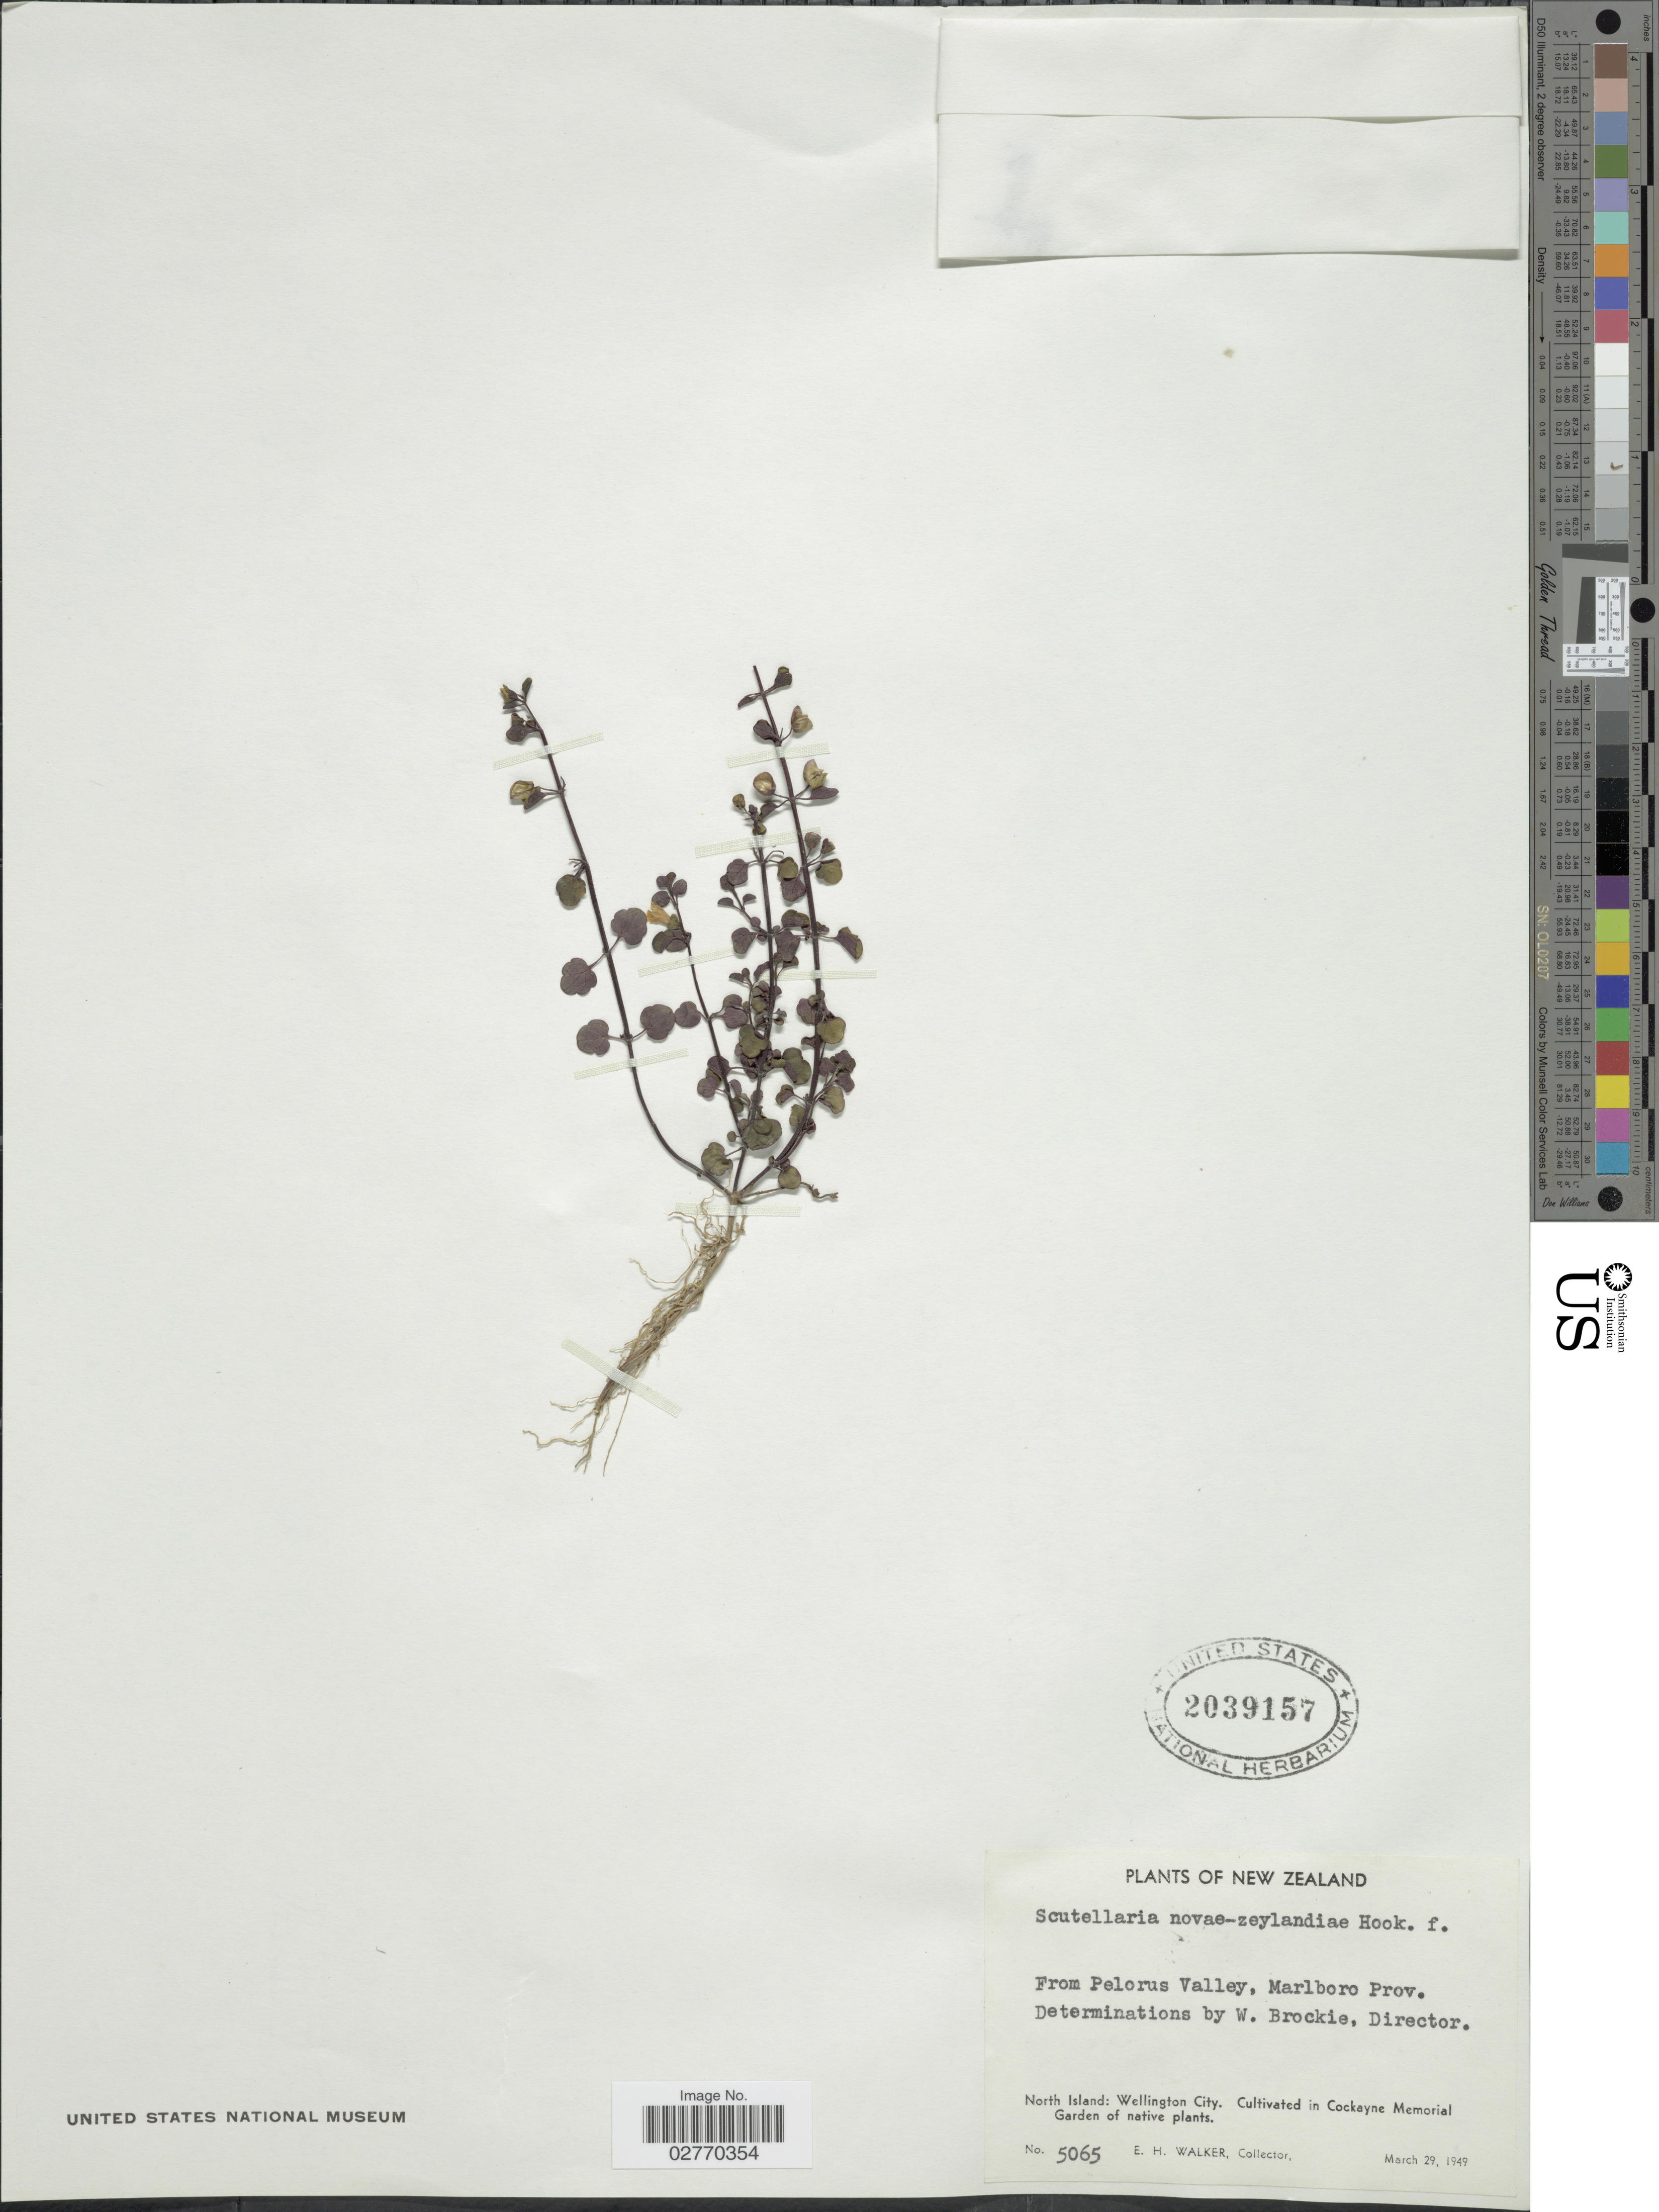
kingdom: Plantae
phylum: Tracheophyta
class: Magnoliopsida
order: Lamiales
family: Lamiaceae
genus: Scutellaria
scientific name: Scutellaria novae-zelandiae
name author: Hook. f.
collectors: E. H. Walker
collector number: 5065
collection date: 1949-03-29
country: New Zealand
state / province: Wellington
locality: North Island: Wellington City. Cockayne Memorial Garden of native plants.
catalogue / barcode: US 2039157